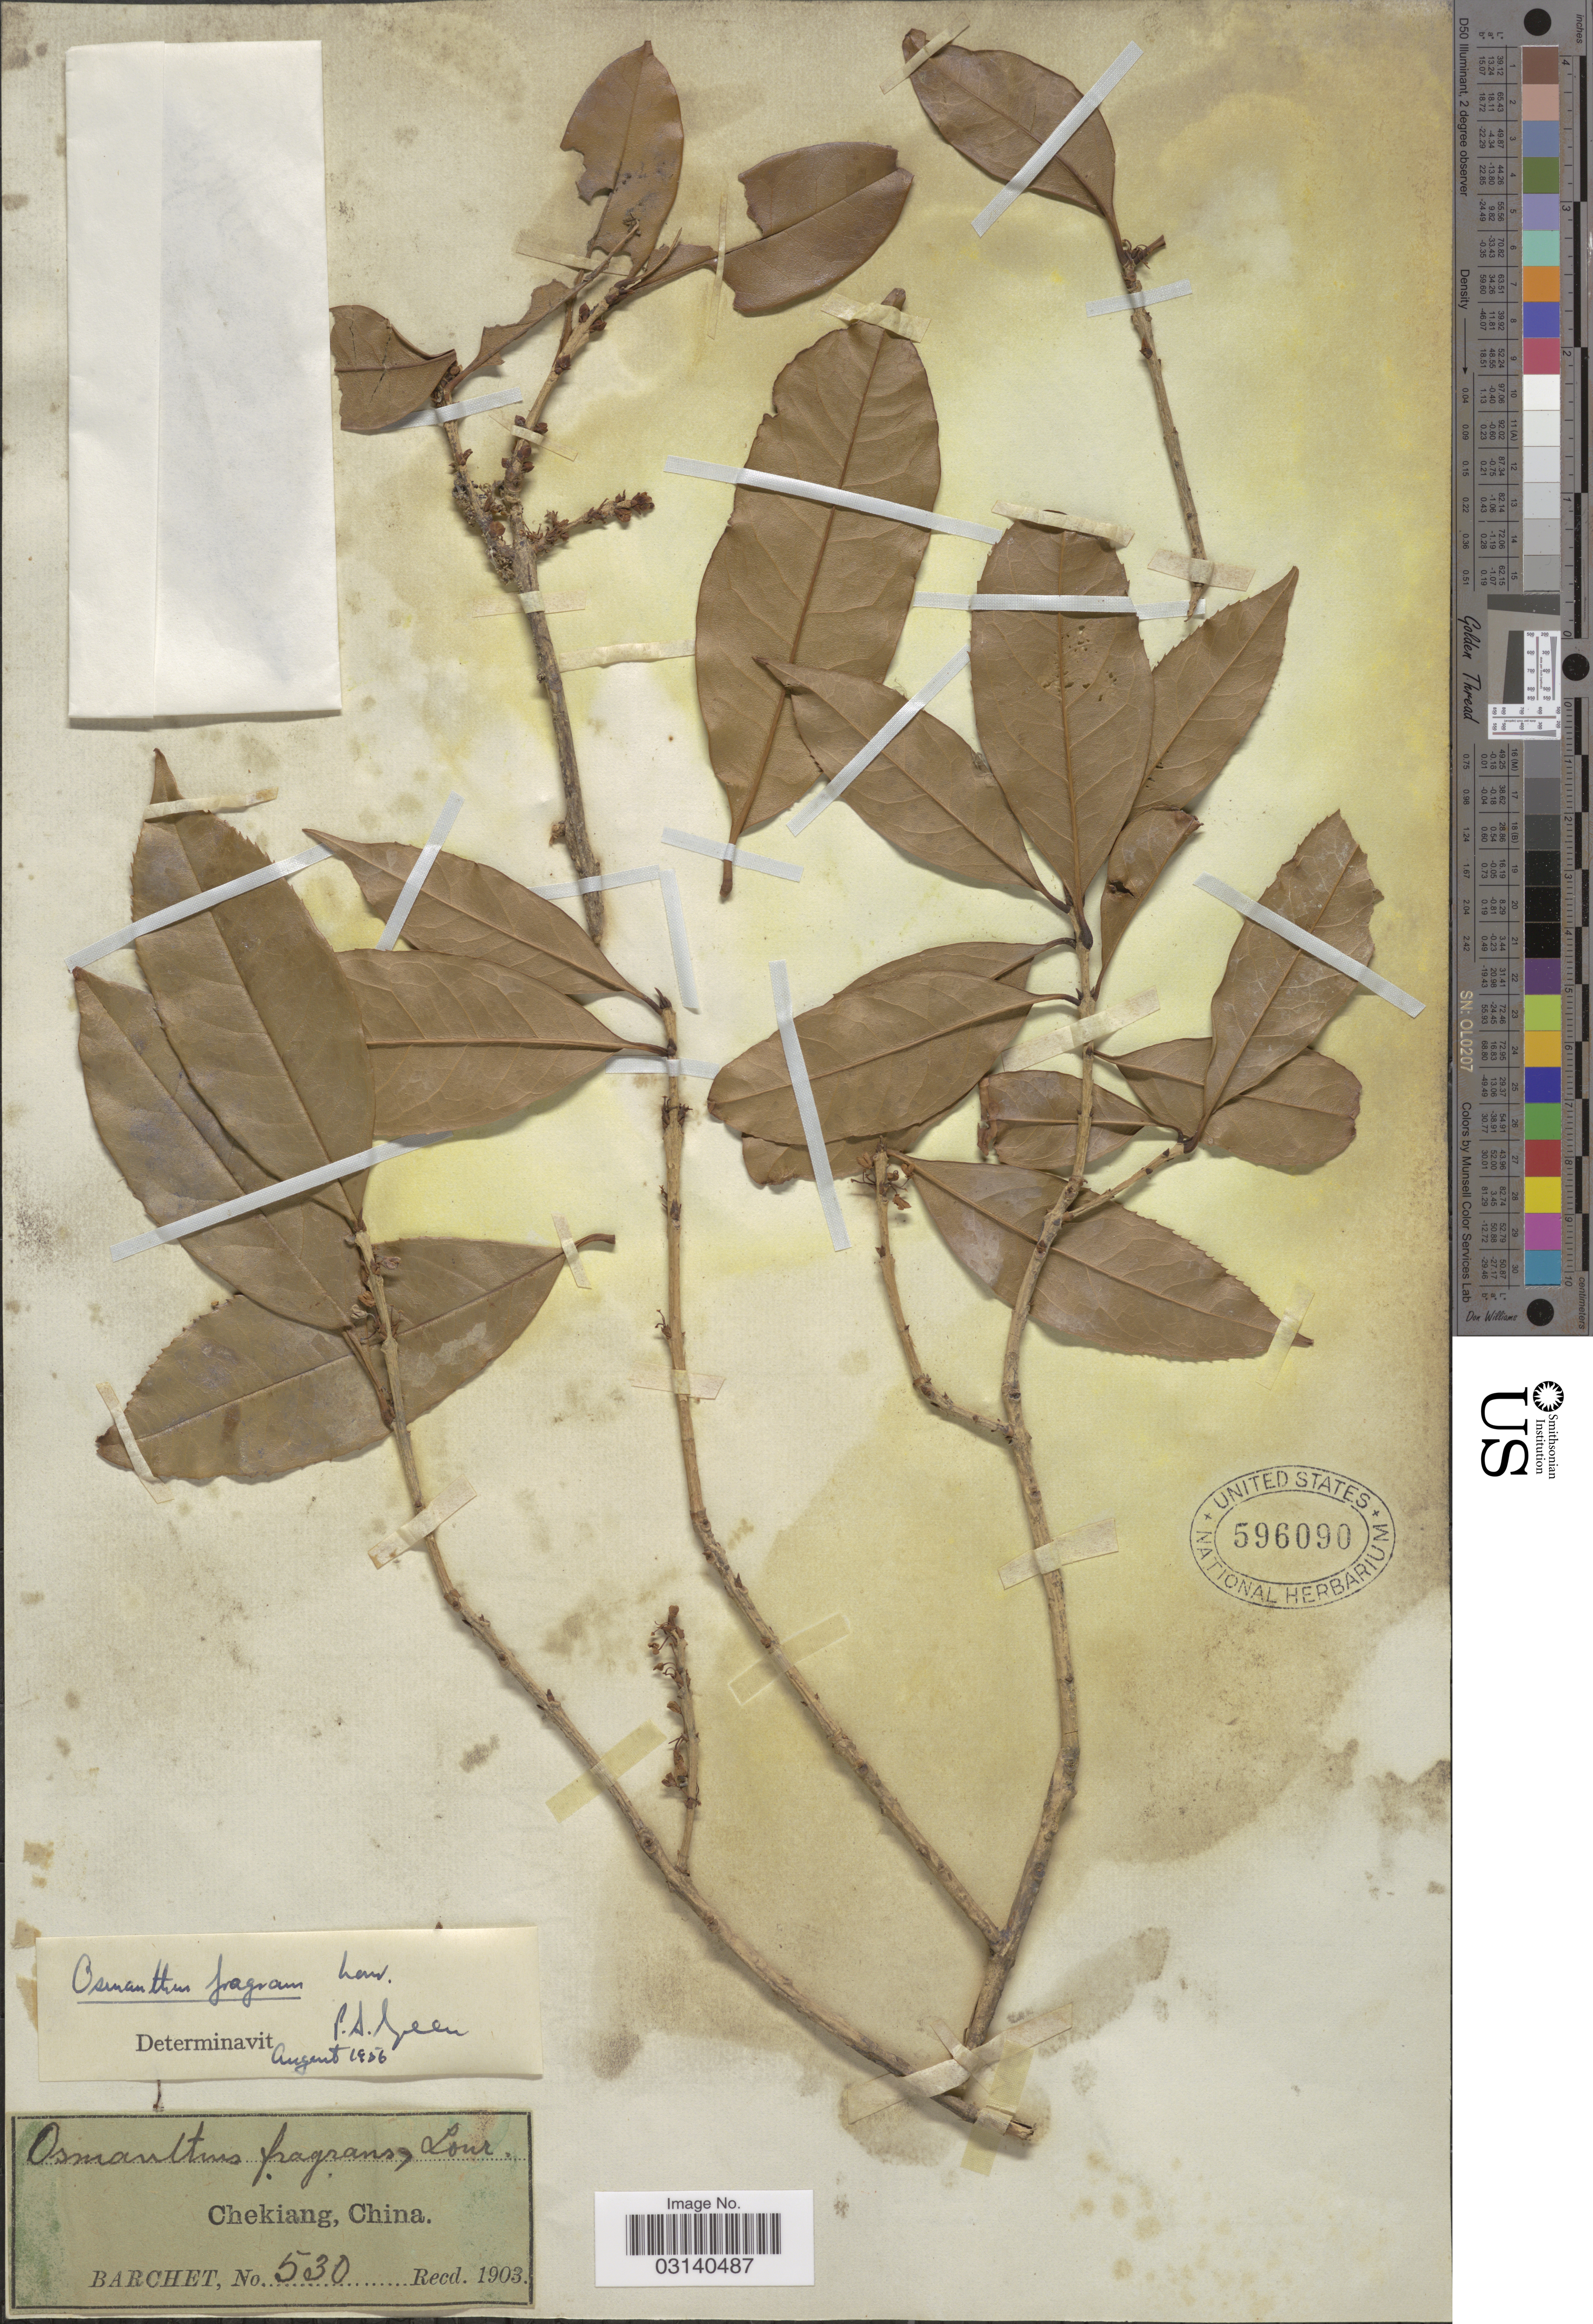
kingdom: Plantae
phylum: Tracheophyta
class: Magnoliopsida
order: Lamiales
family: Oleaceae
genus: Osmanthus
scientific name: Osmanthus fragrans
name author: Lour.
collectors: S. P. Barchet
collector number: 530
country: China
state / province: Zhejiang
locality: Chekiang, China.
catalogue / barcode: US 596090